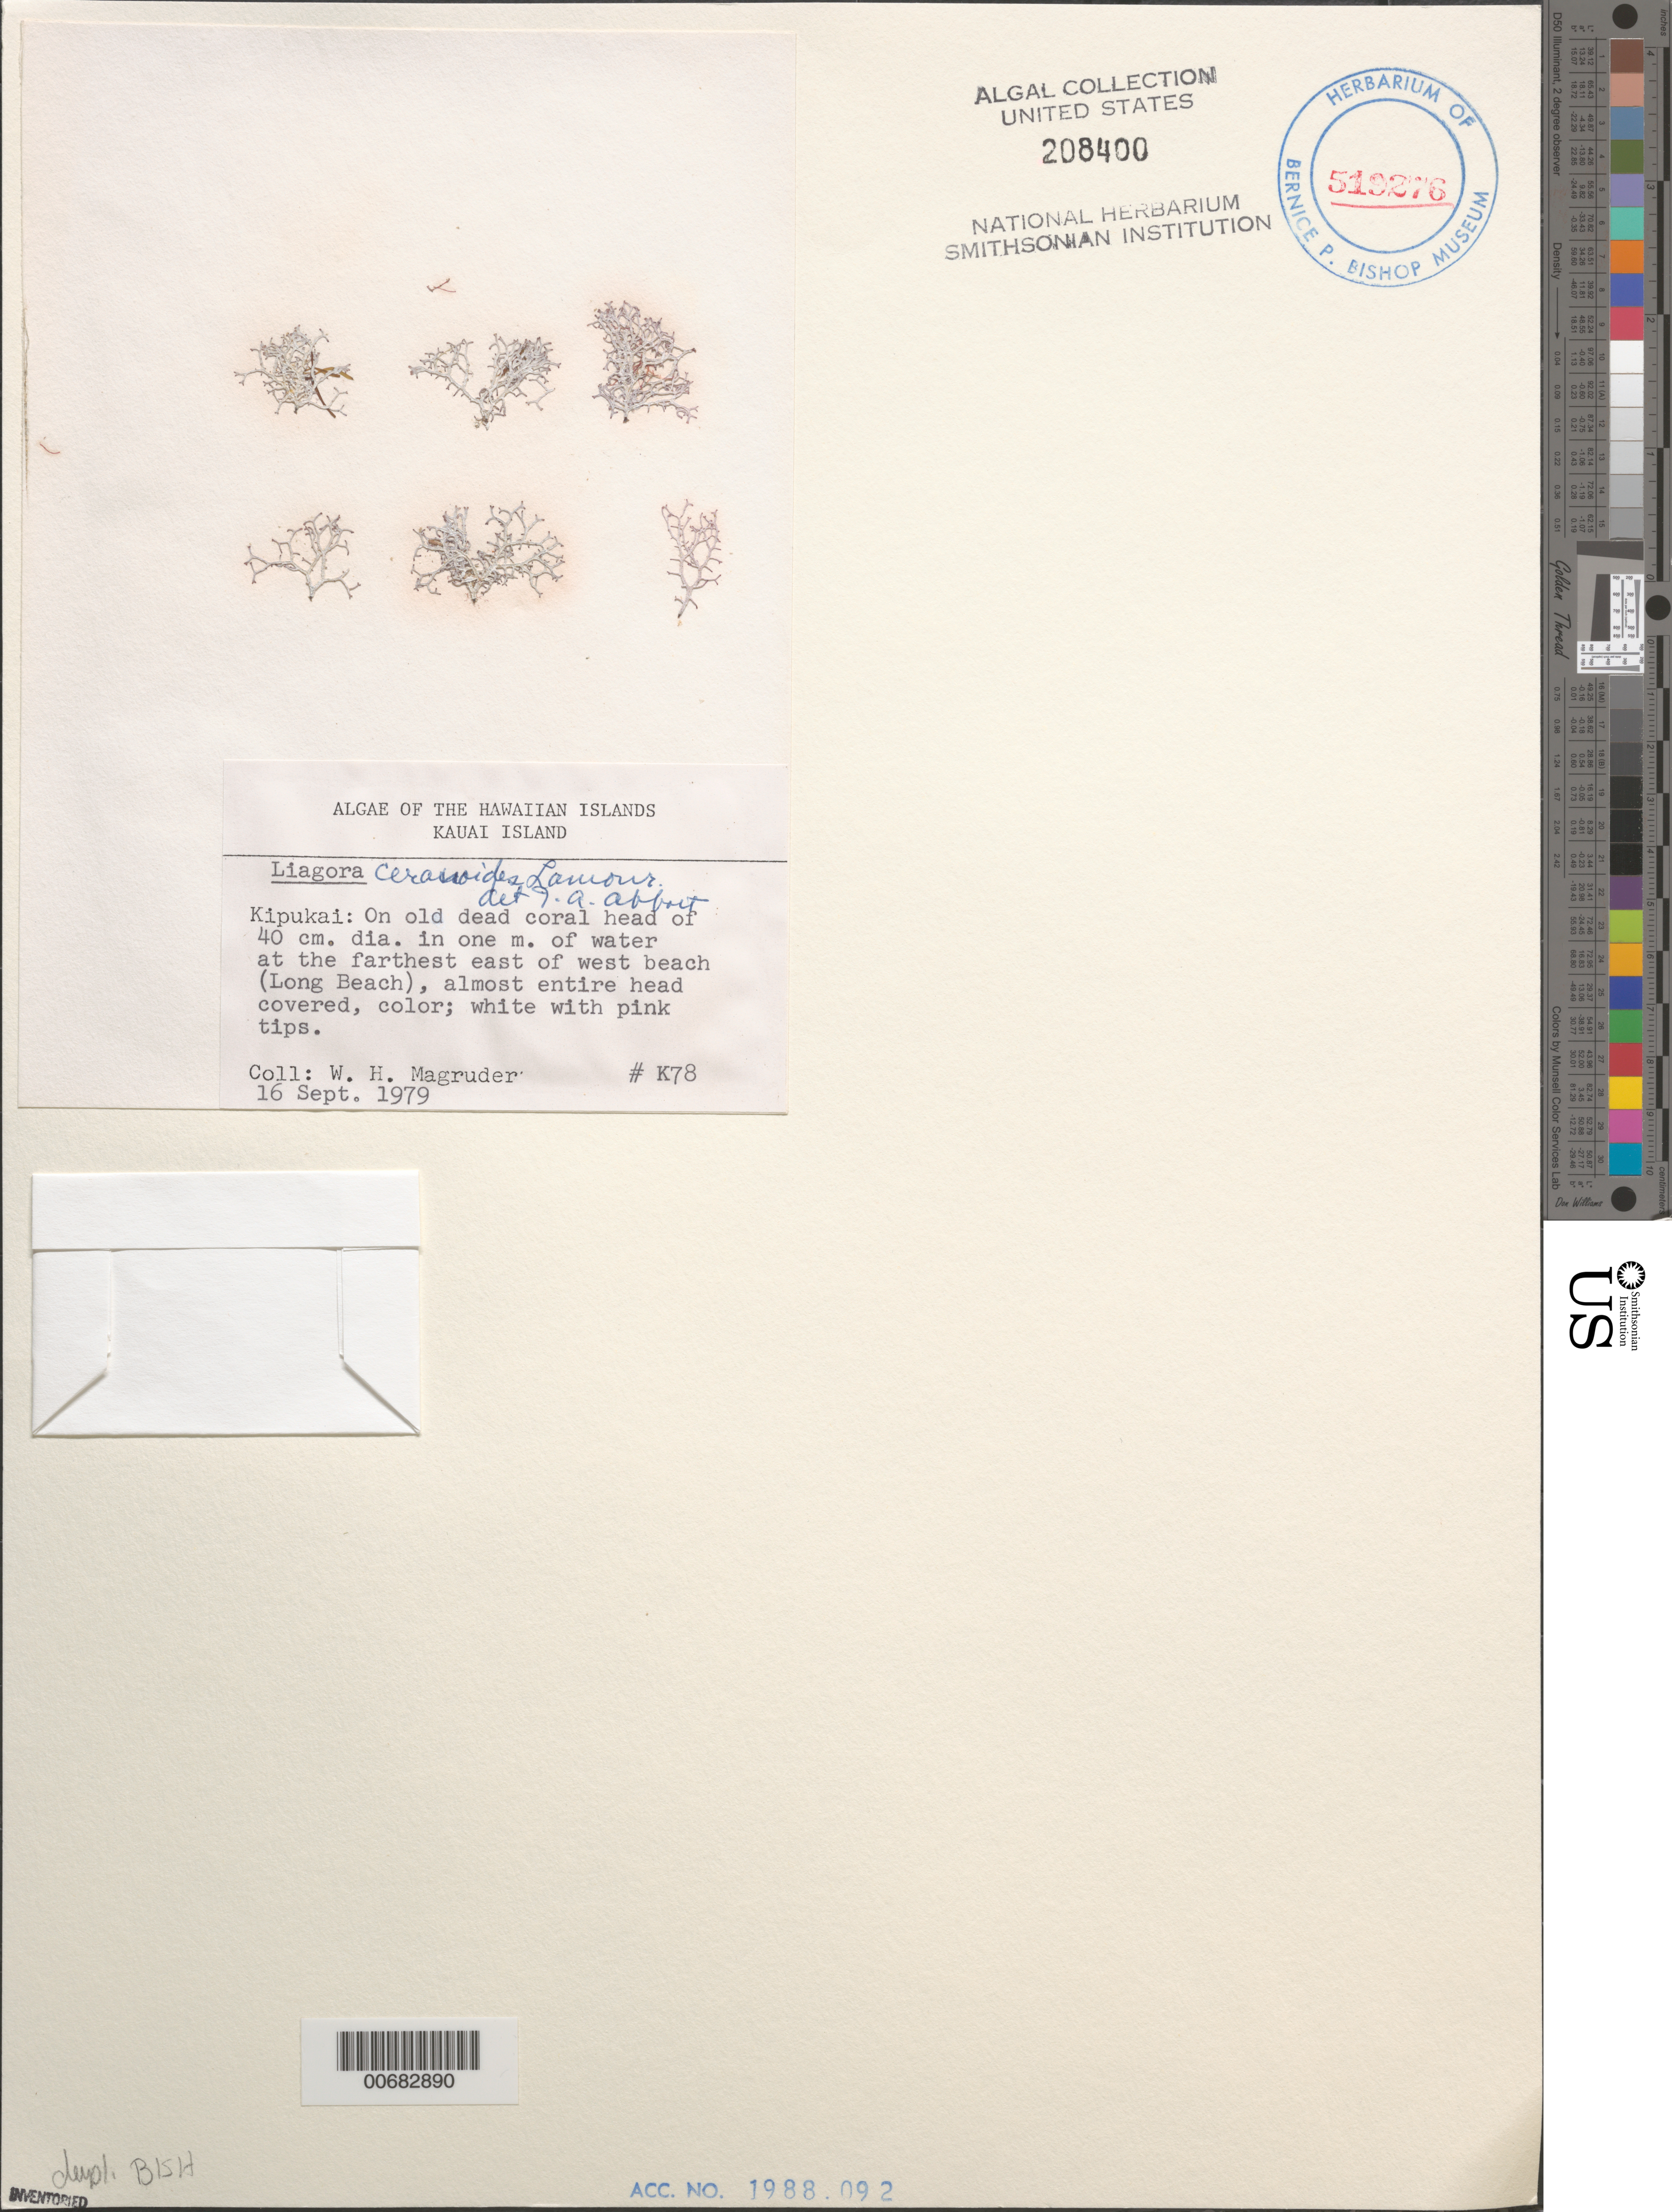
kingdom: Plantae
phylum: Rhodophyta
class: Florideophyceae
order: Nemaliales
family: Liagoraceae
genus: Liagora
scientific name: Liagora ceranoides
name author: J.V.Lamouroux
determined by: Abbott, Isabella A.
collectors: W. Magruder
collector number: K78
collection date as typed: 16 Sep 1979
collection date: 1979-09-16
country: United States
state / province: Hawaii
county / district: Kauai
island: Kaua'i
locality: Kipukai, Long Beach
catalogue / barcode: US 208400